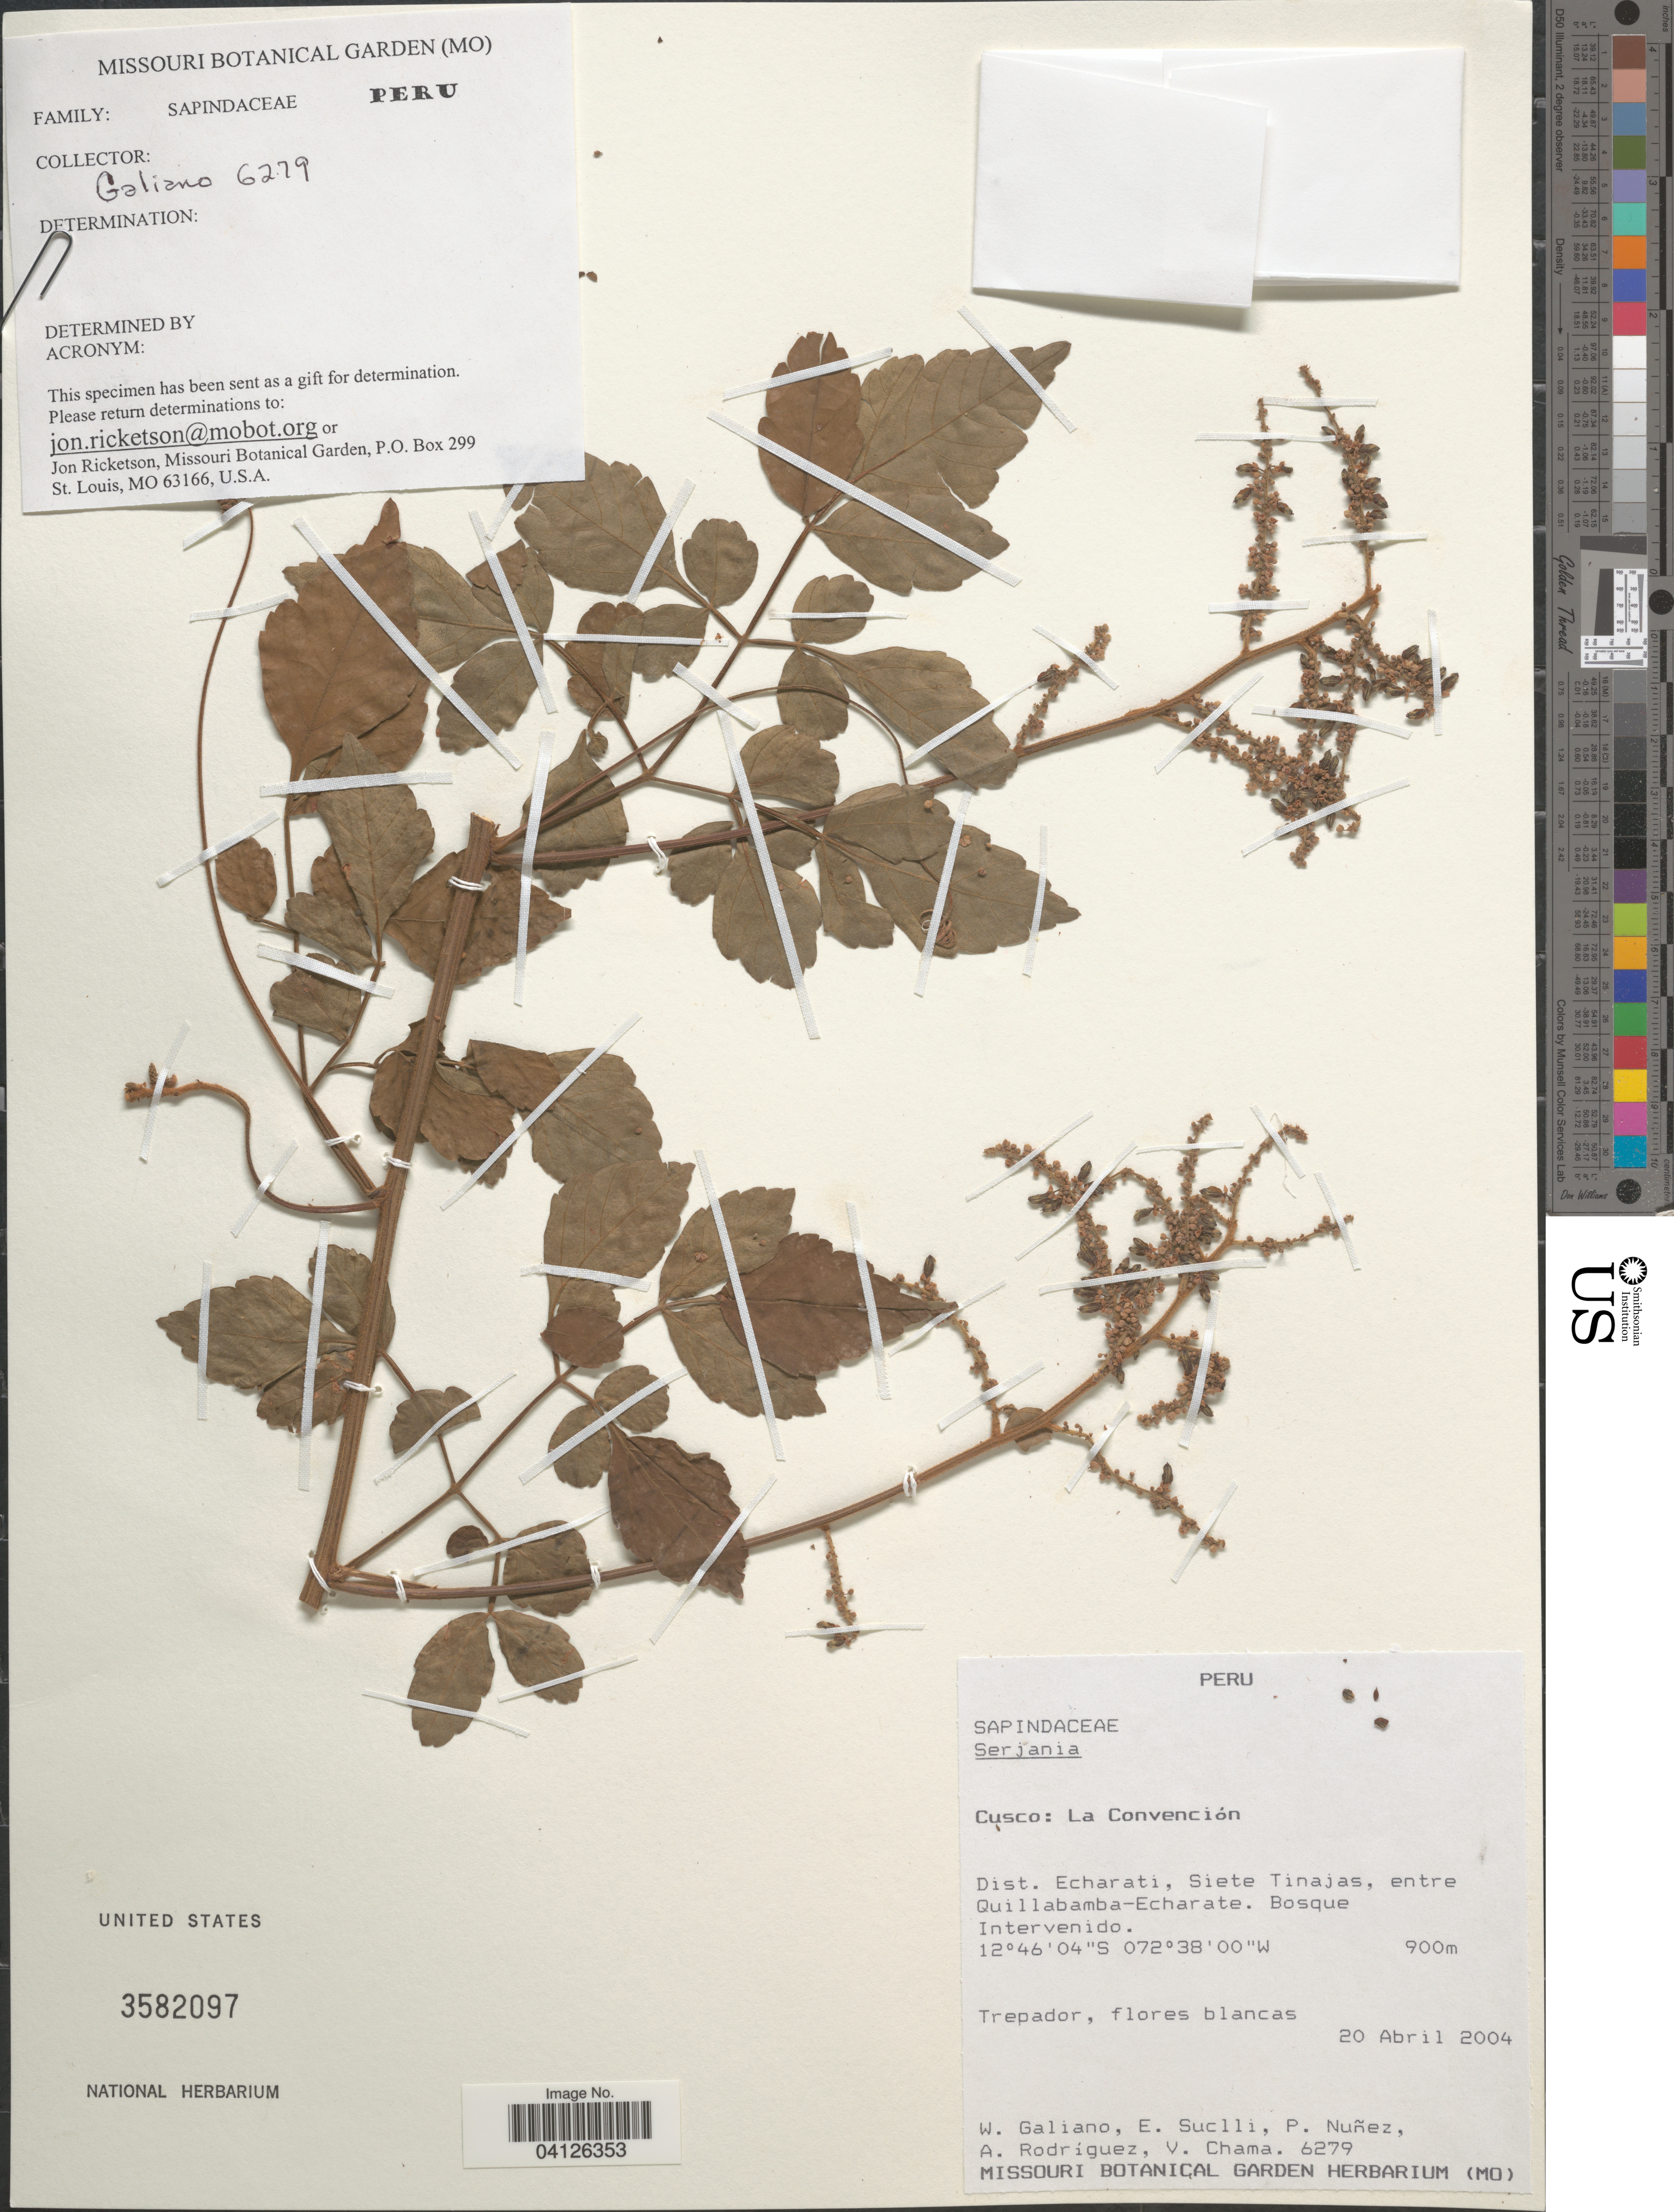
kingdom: Plantae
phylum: Tracheophyta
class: Magnoliopsida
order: Sapindales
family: Sapindaceae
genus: Serjania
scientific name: Serjania sp.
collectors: W. Galiano, E. Suclli, P. Nuñez V., A. Rodríguez & V. Chama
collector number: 6279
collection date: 2004-04-20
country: Peru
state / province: Cusco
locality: La Convención. Dist. Echarati, Siete Tinajas, entre Quillabamba-Echarate.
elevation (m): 900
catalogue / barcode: US 3582097